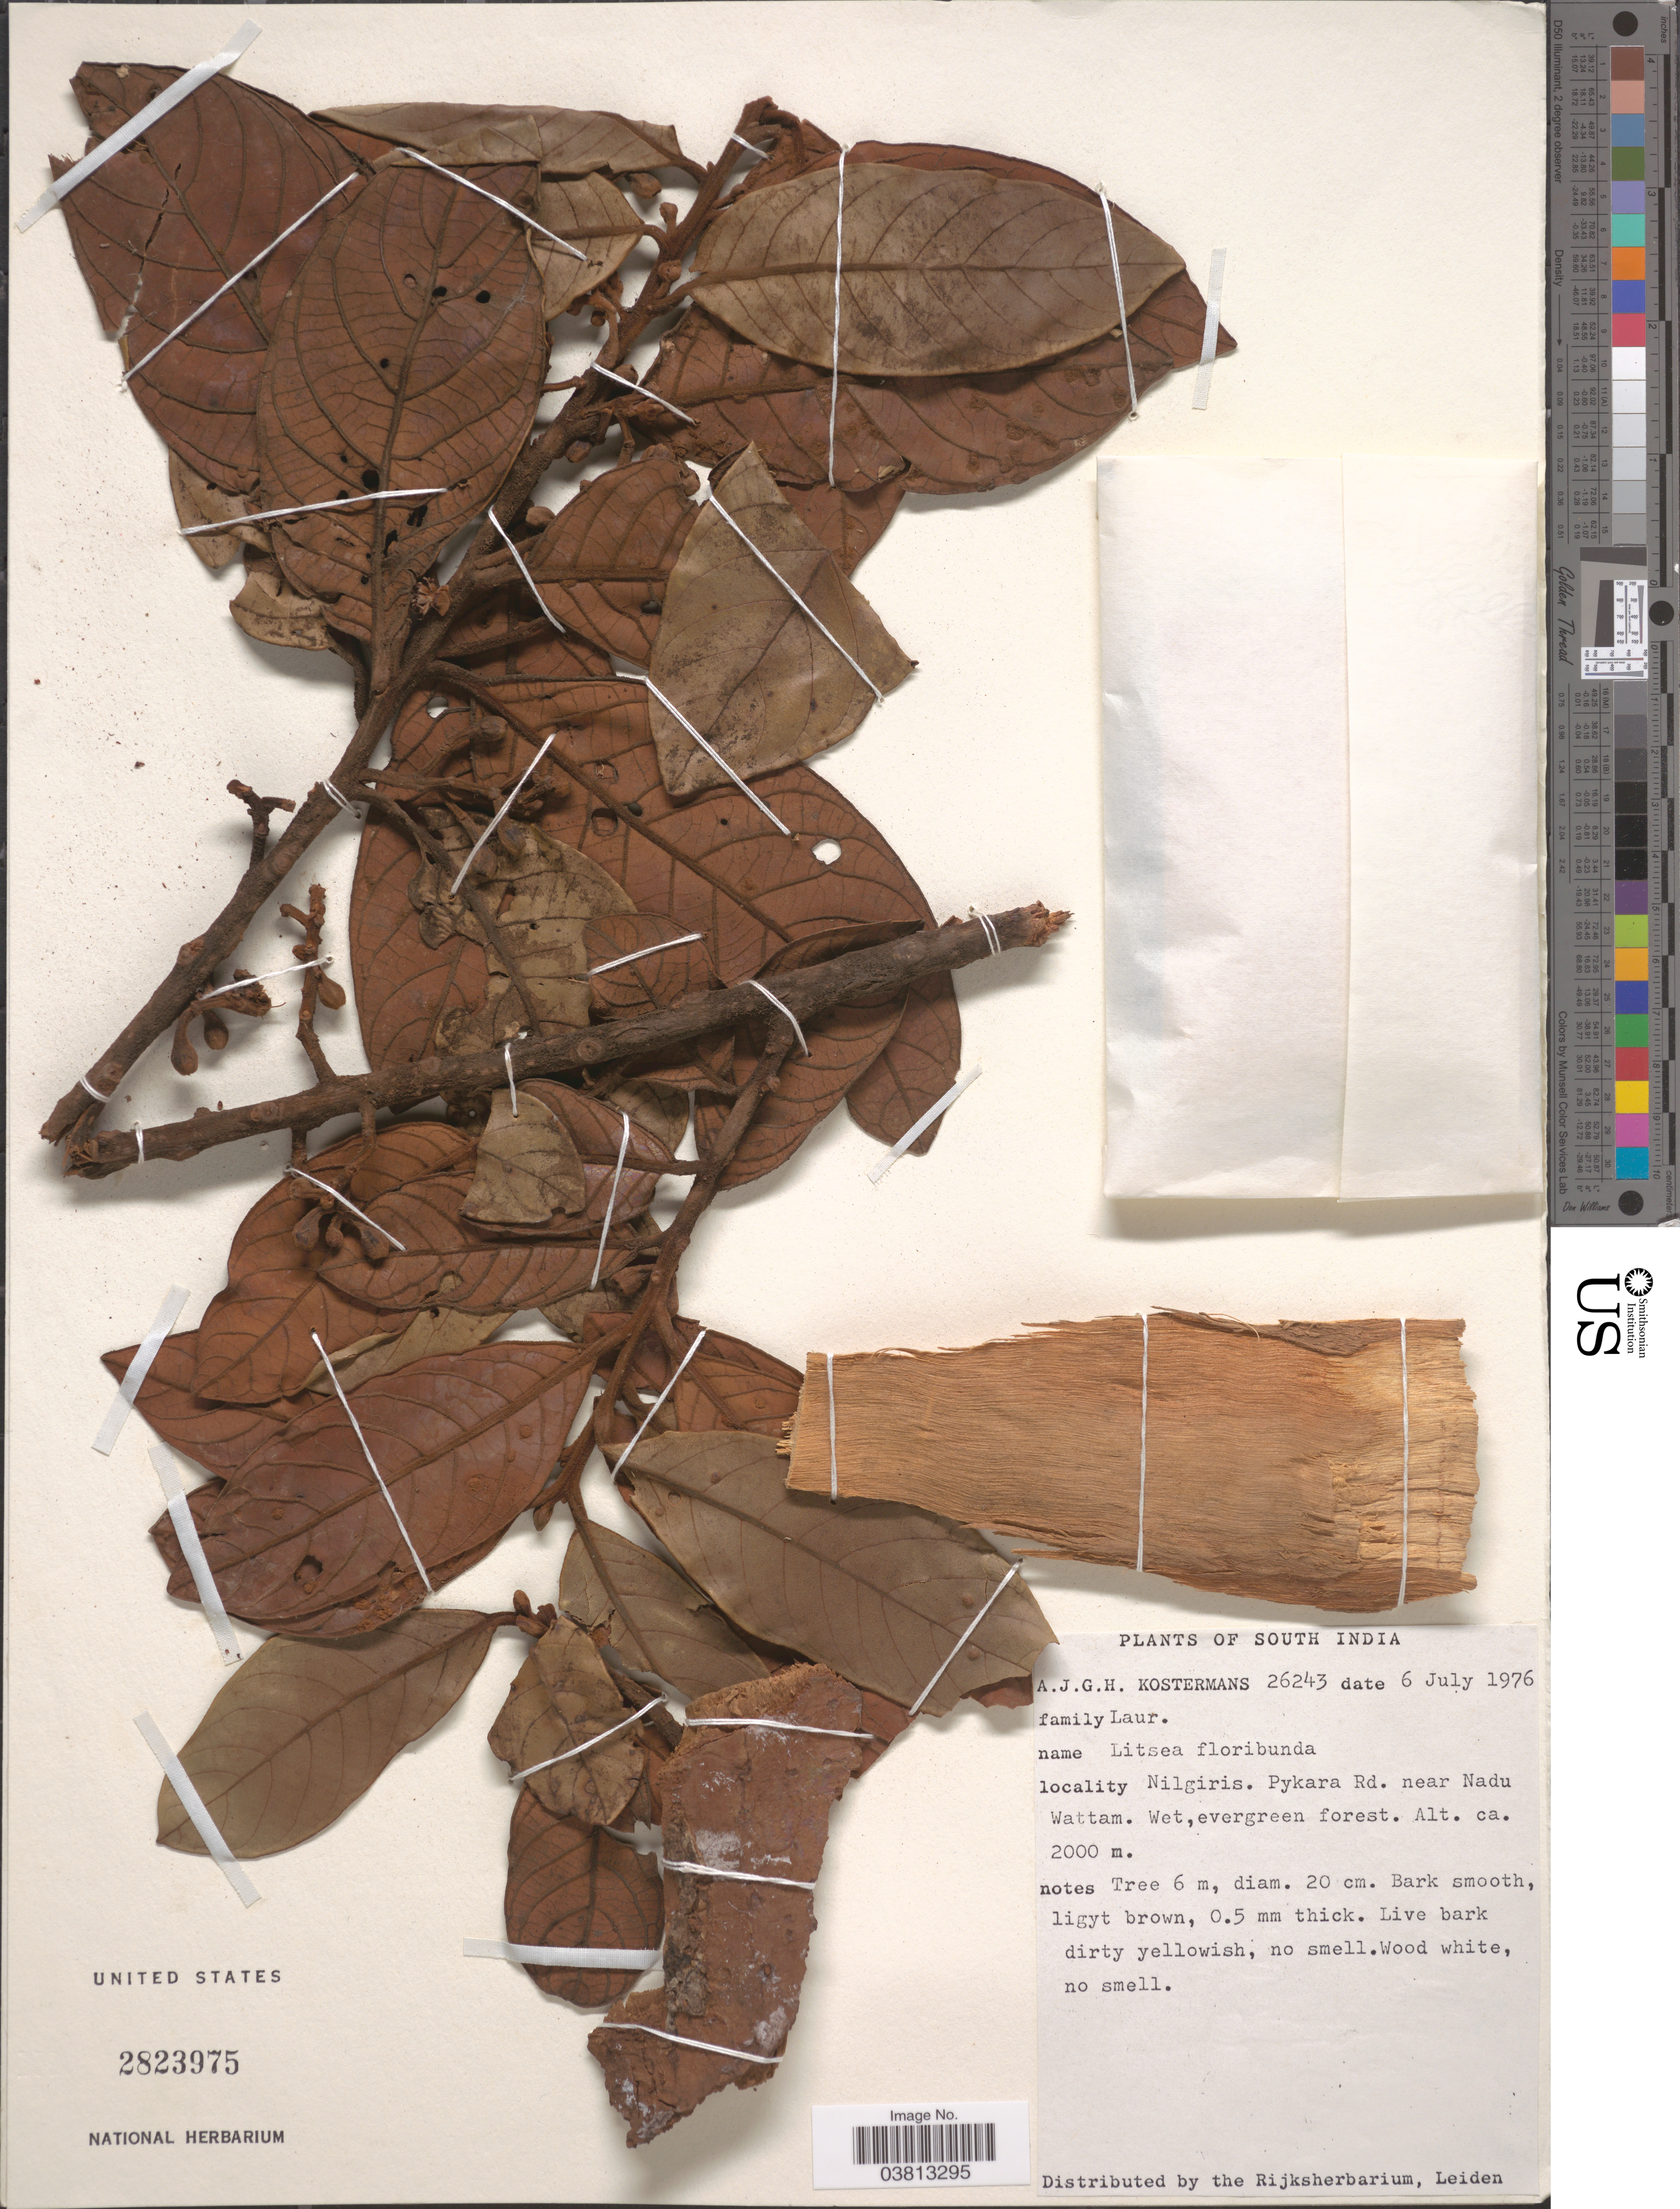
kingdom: Plantae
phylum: Tracheophyta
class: Magnoliopsida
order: Laurales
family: Lauraceae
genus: Litsea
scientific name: Litsea floribunda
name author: Gamble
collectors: A. J. G. Kostermans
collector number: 26243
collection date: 1976-07-06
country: India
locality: South India. Nilgiris. Pykara Rd. near Nadu Wattam.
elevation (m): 2000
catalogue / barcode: US 2823975